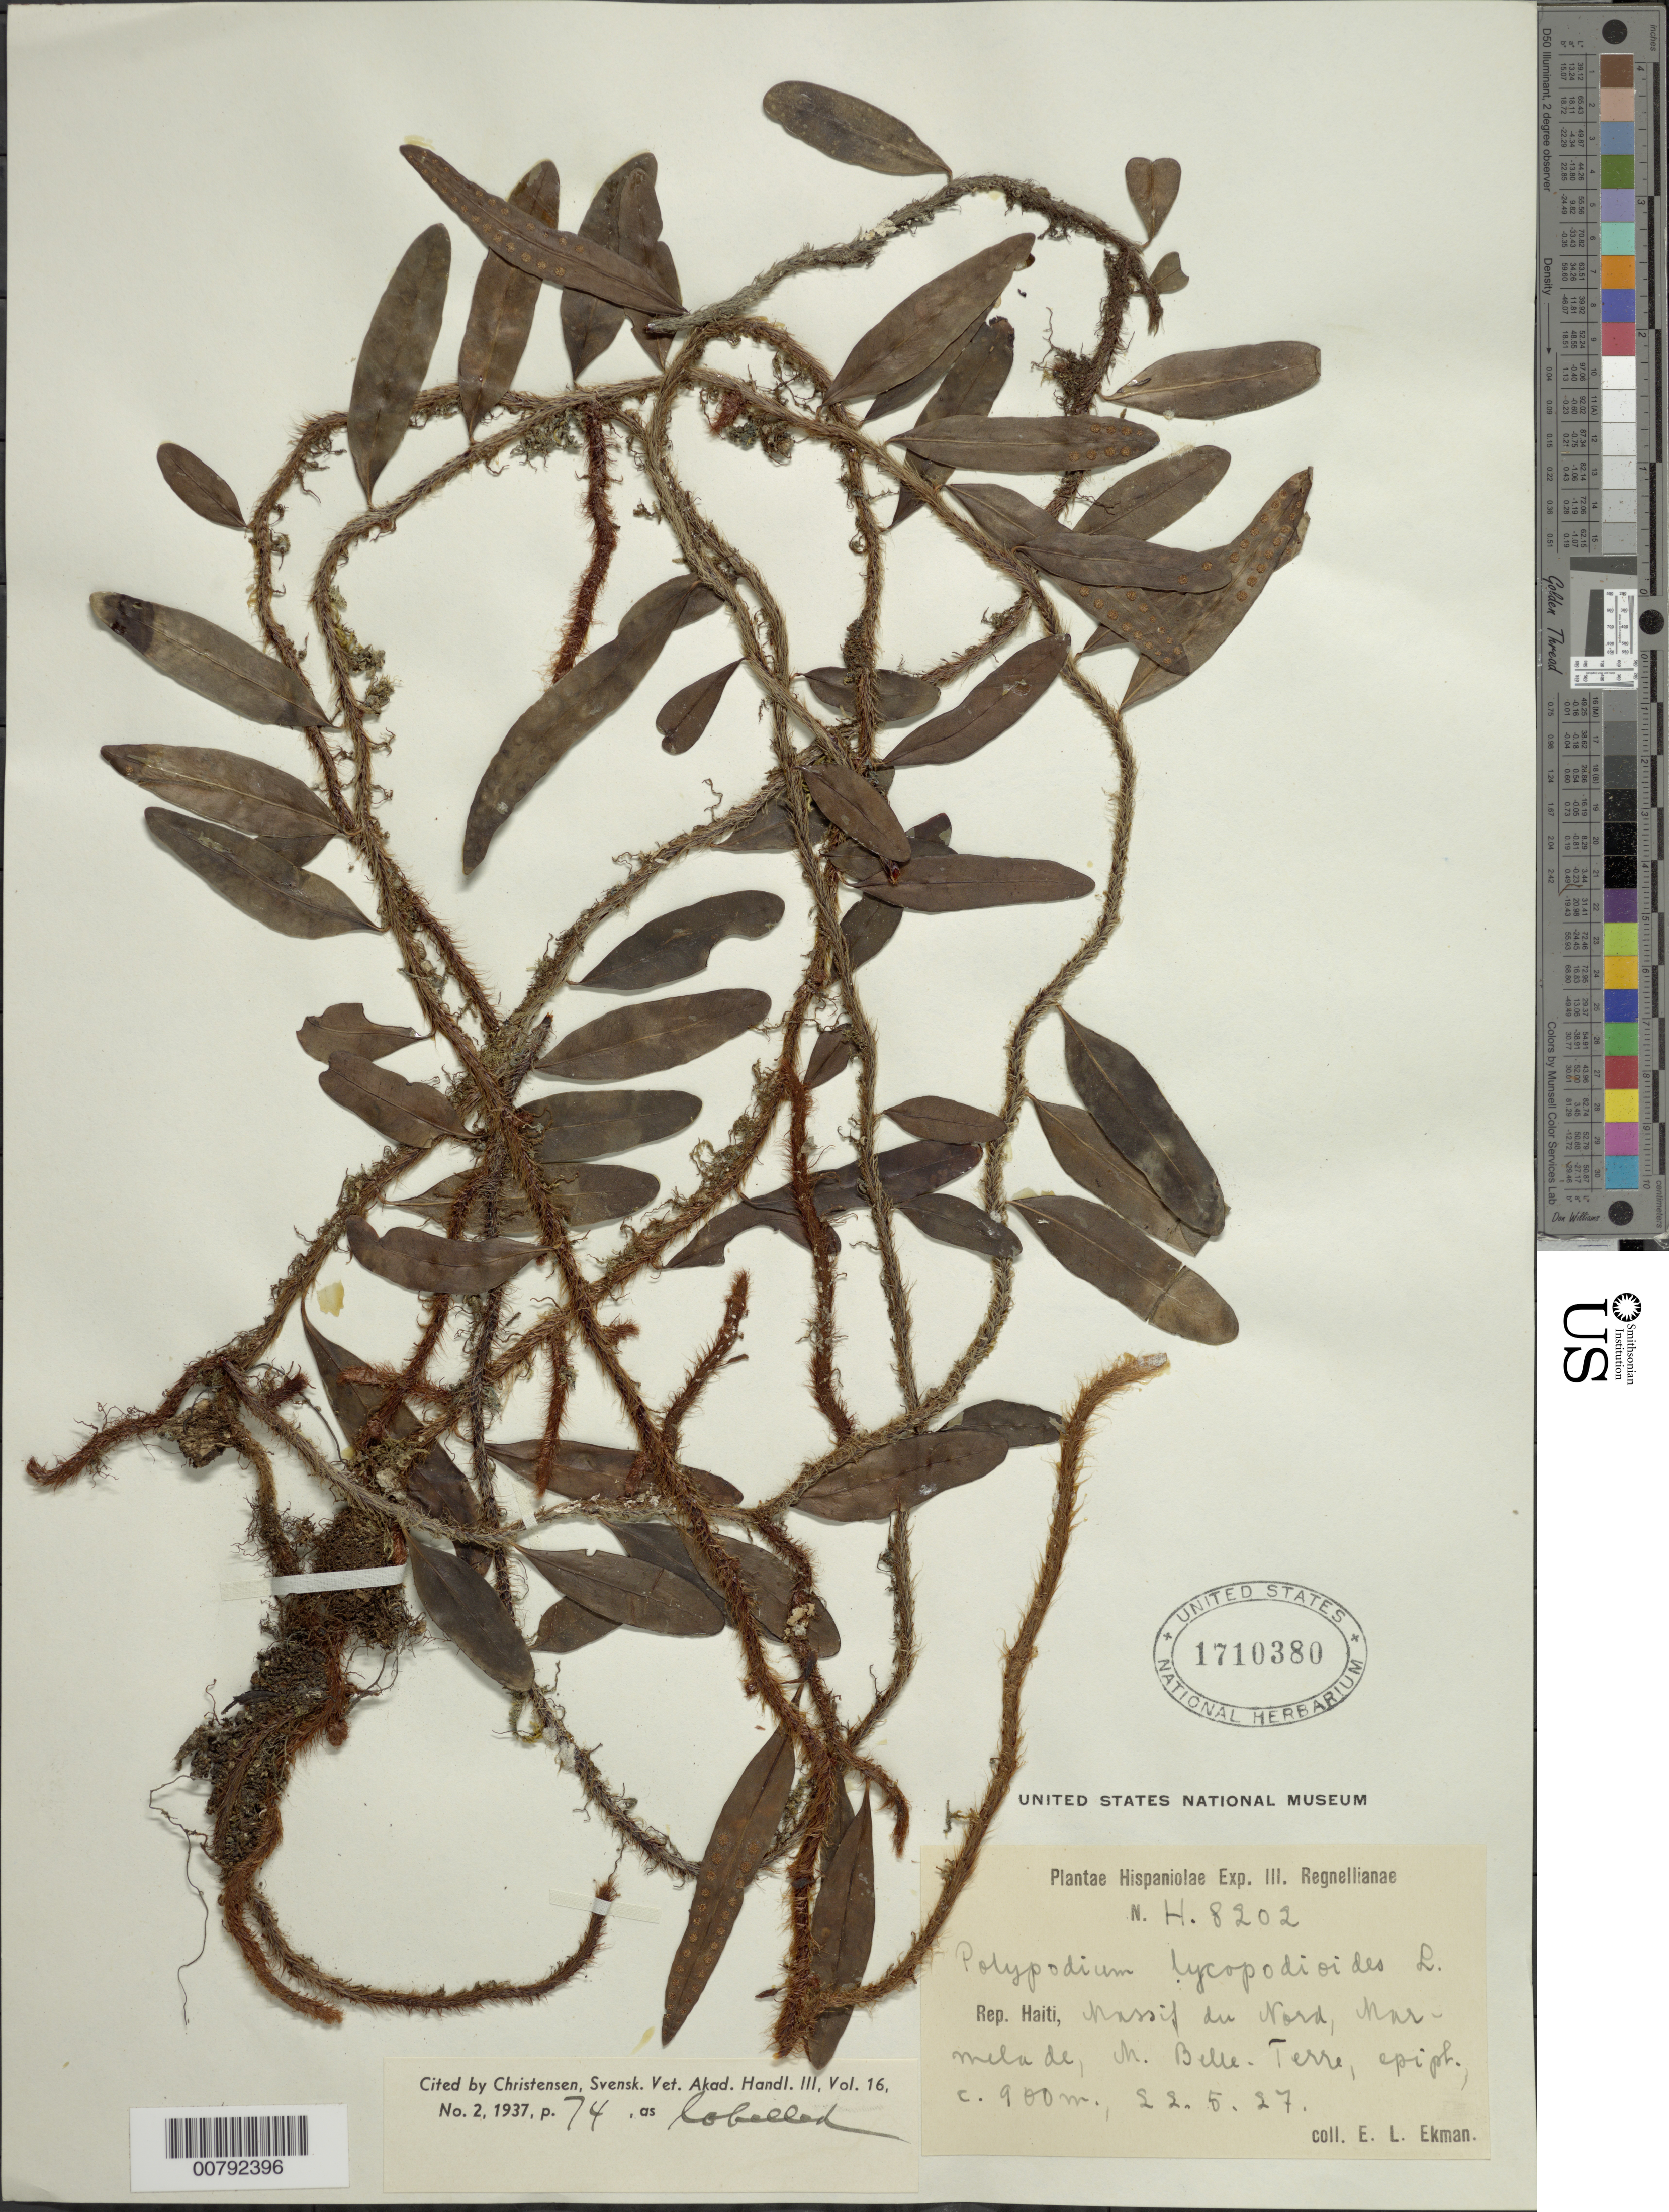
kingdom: Plantae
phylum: Tracheophyta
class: Polypodiopsida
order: Polypodiales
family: Polypodiaceae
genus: Microgramma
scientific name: Microgramma lycopodioides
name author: (L.) Copel.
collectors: E. L. Ekman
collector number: H 8202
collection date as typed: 22 May 1927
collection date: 1927-05-22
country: Haiti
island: Hispaniola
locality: Massif du Nord, Marmelade, M. Belle-Terre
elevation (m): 900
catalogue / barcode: US 1710380